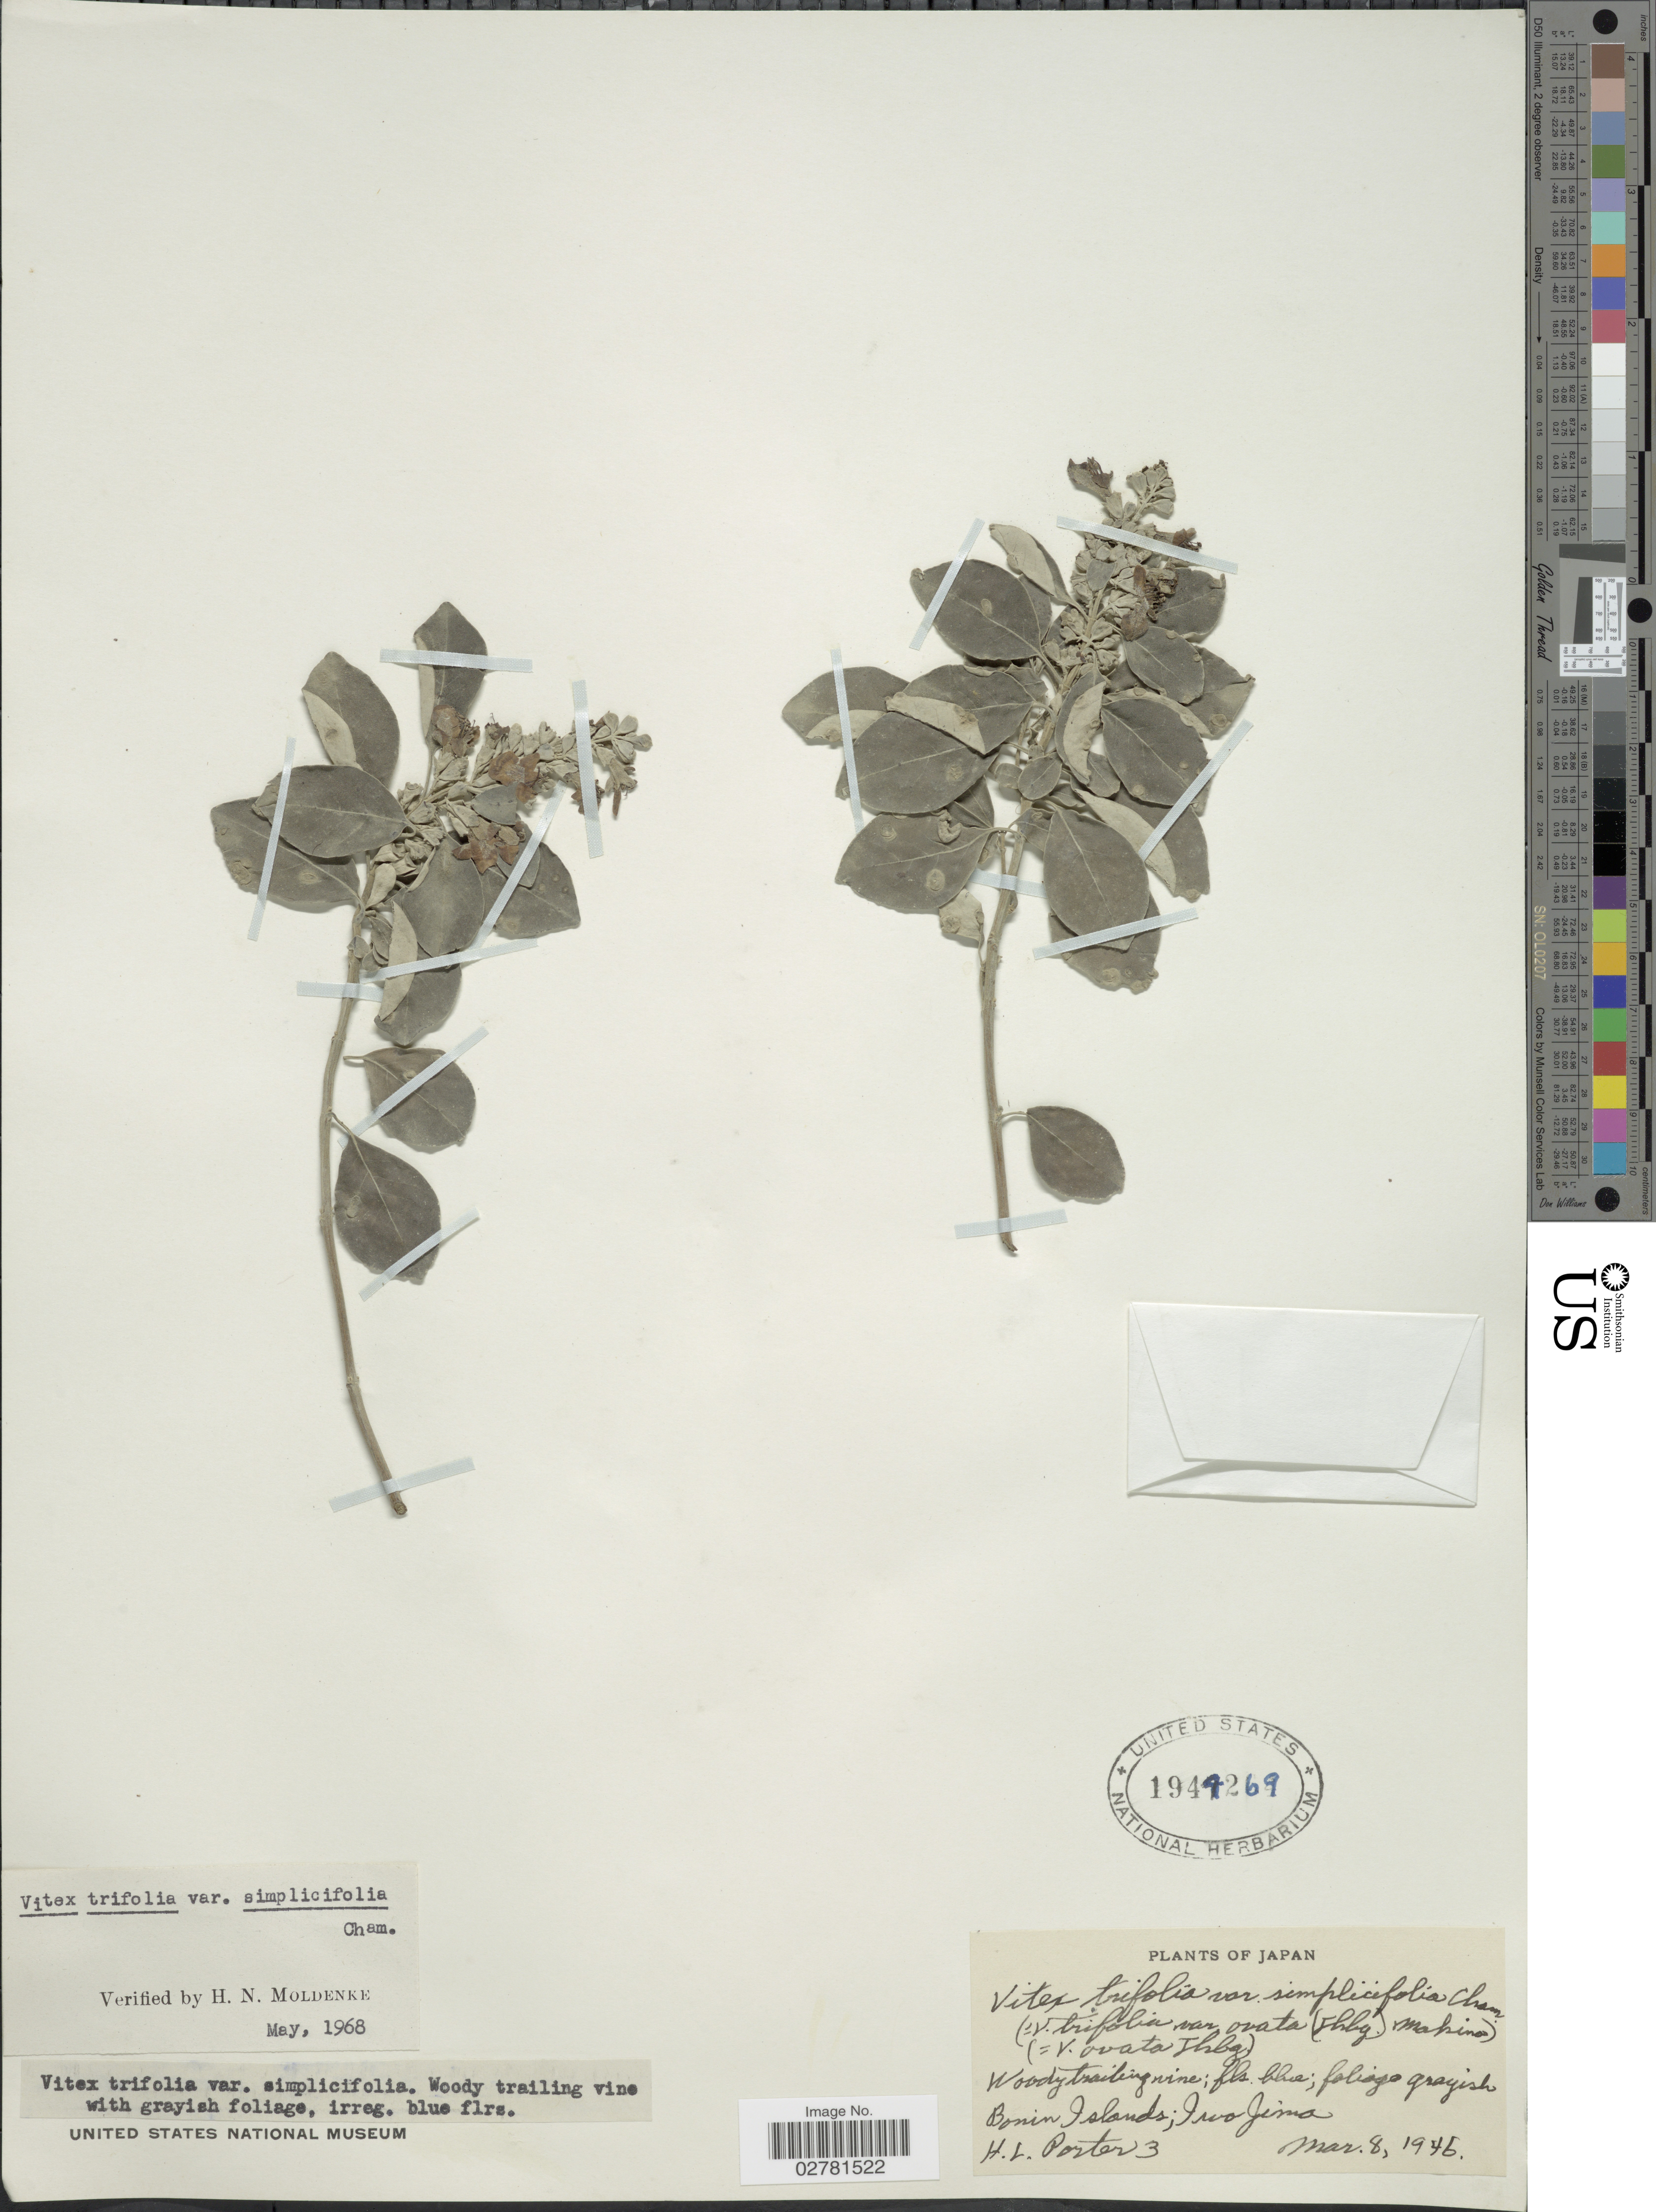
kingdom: Plantae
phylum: Tracheophyta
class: Magnoliopsida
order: Lamiales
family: Lamiaceae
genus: Vitex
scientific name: Vitex trifoliata var. simplicifolia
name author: Cham.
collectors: H. L. Porter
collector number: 3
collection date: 1946-03-08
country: Japan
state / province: Tokyo, Federal City of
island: Bonin Islands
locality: Bonin Islands; Iwo Jima.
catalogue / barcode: US 1944269